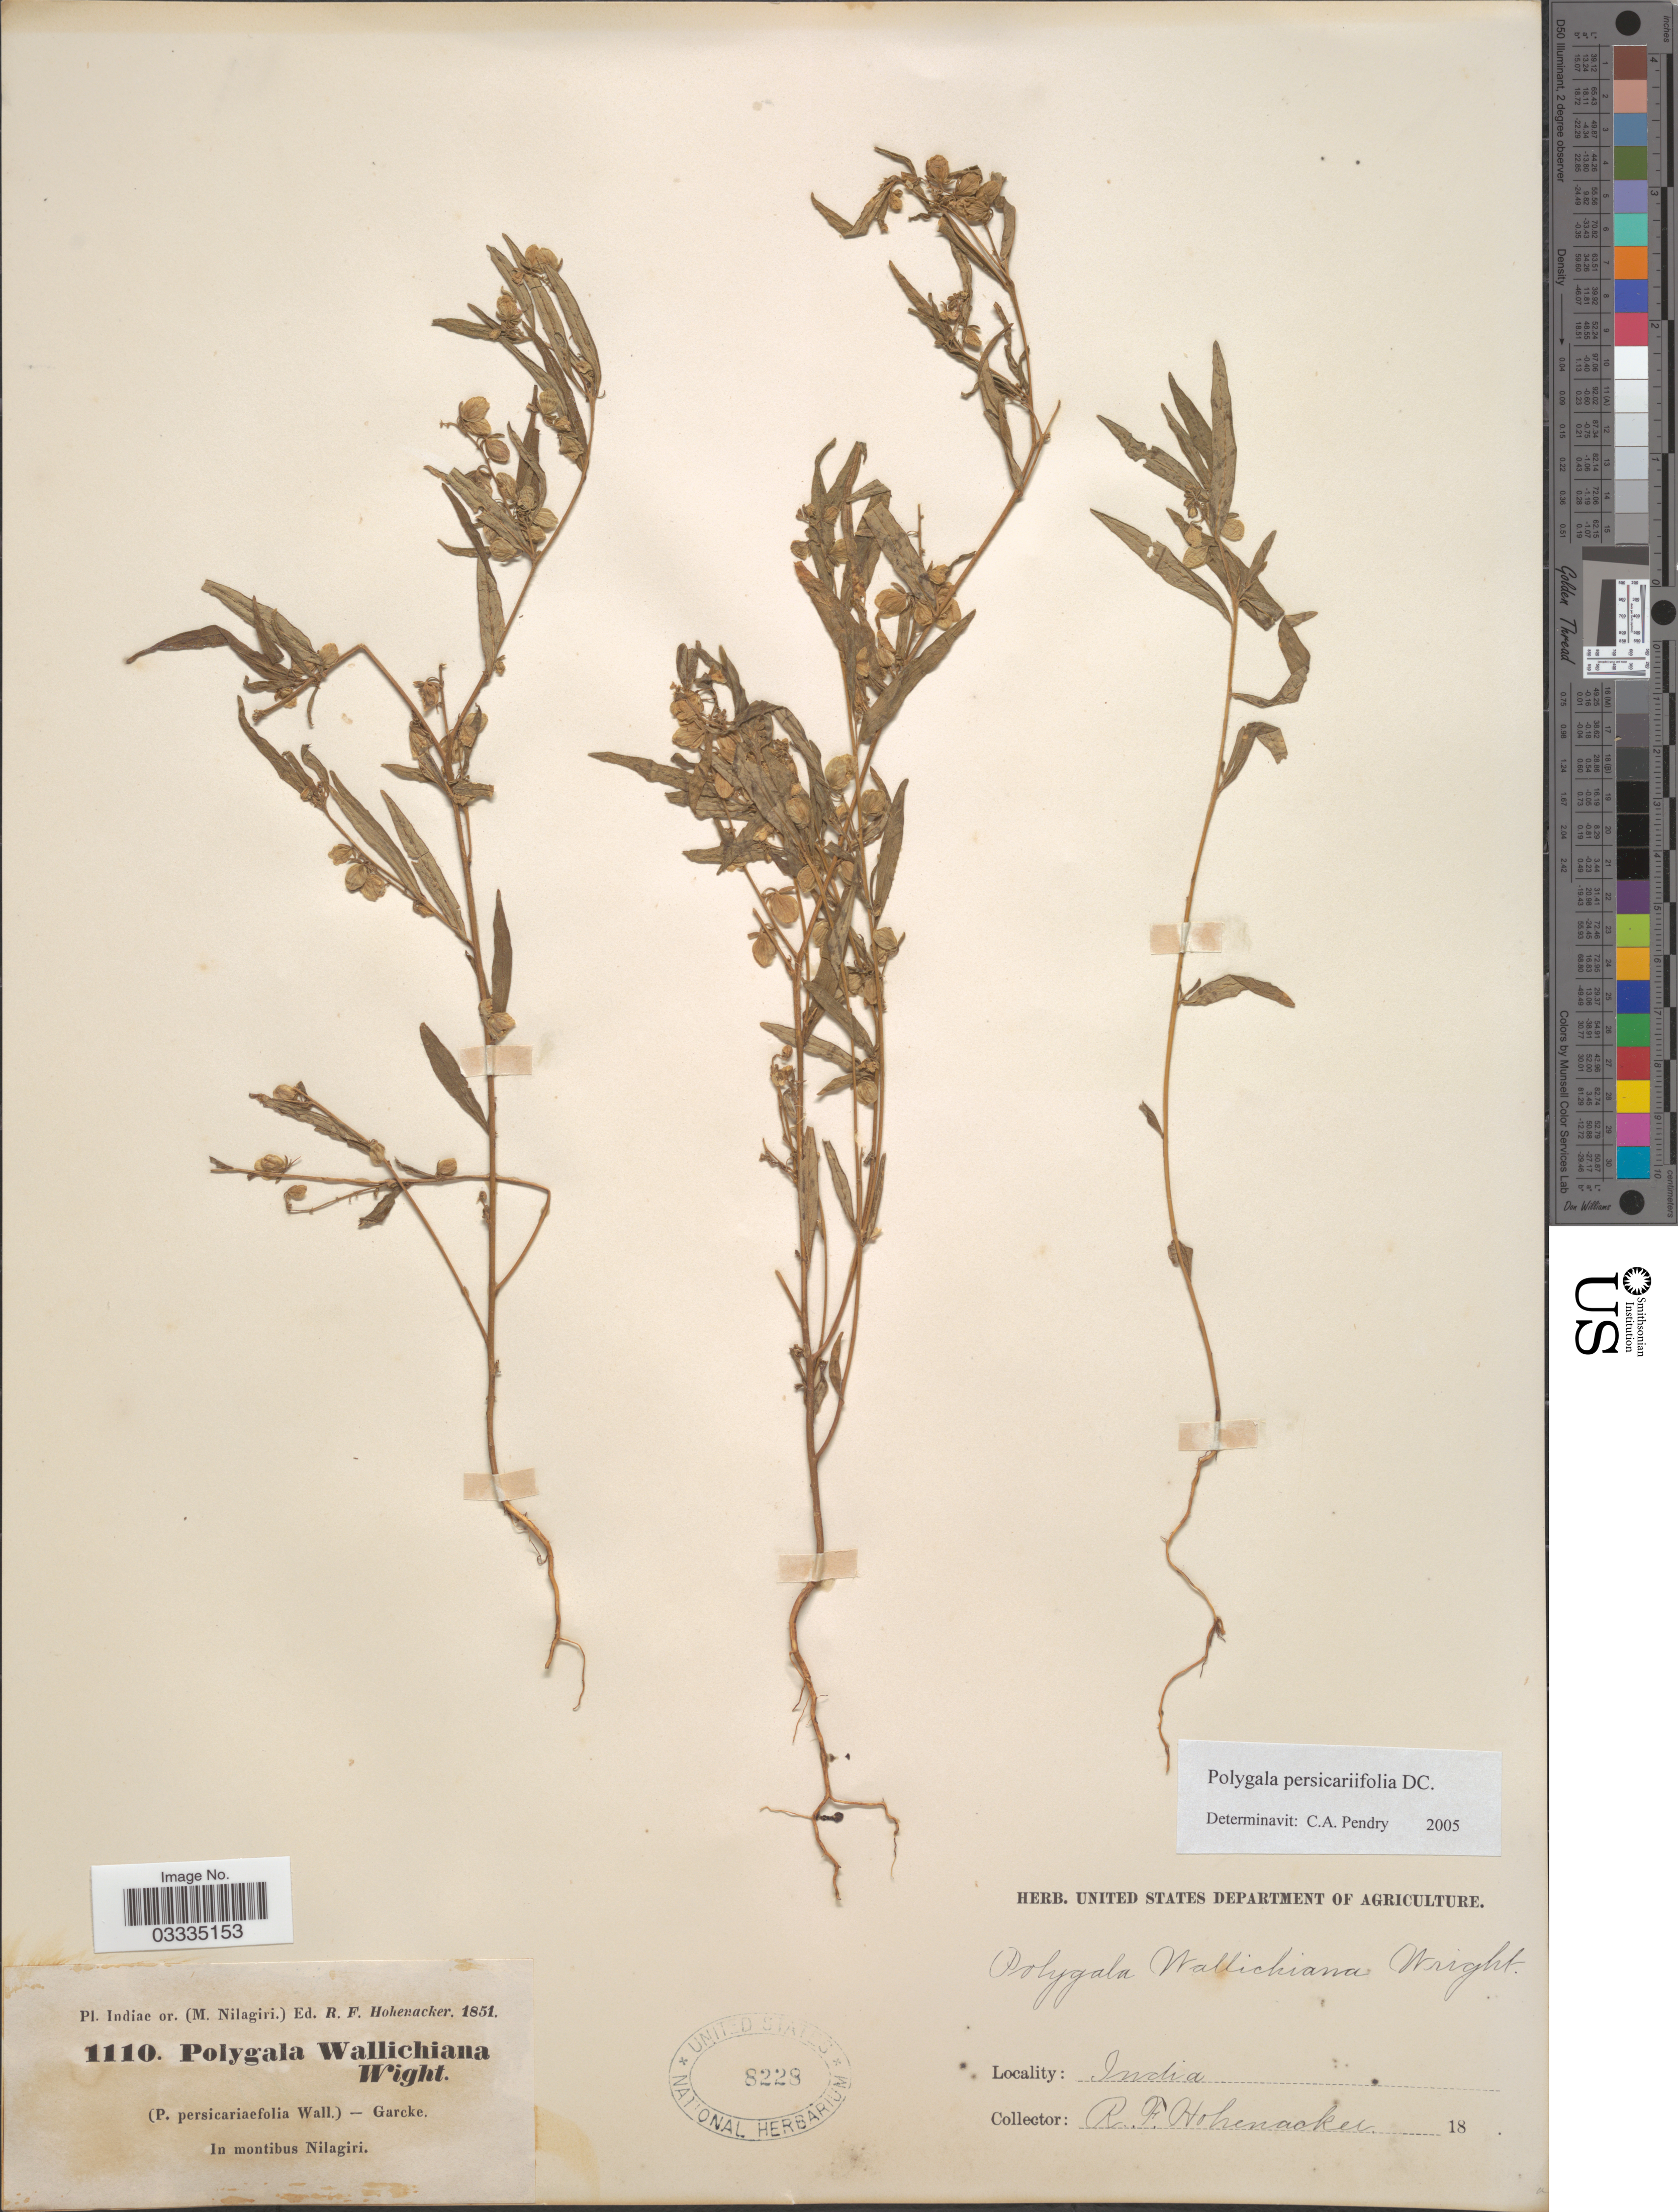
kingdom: Plantae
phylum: Tracheophyta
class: Magnoliopsida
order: Fabales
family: Polygalaceae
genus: Polygala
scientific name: Polygala persicariifolia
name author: DC.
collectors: R. F. Hohenacker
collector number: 1110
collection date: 1851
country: India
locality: Pl. Indiae or. (M. Nilagiri). In montibus Nilagiri.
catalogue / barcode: US 8228